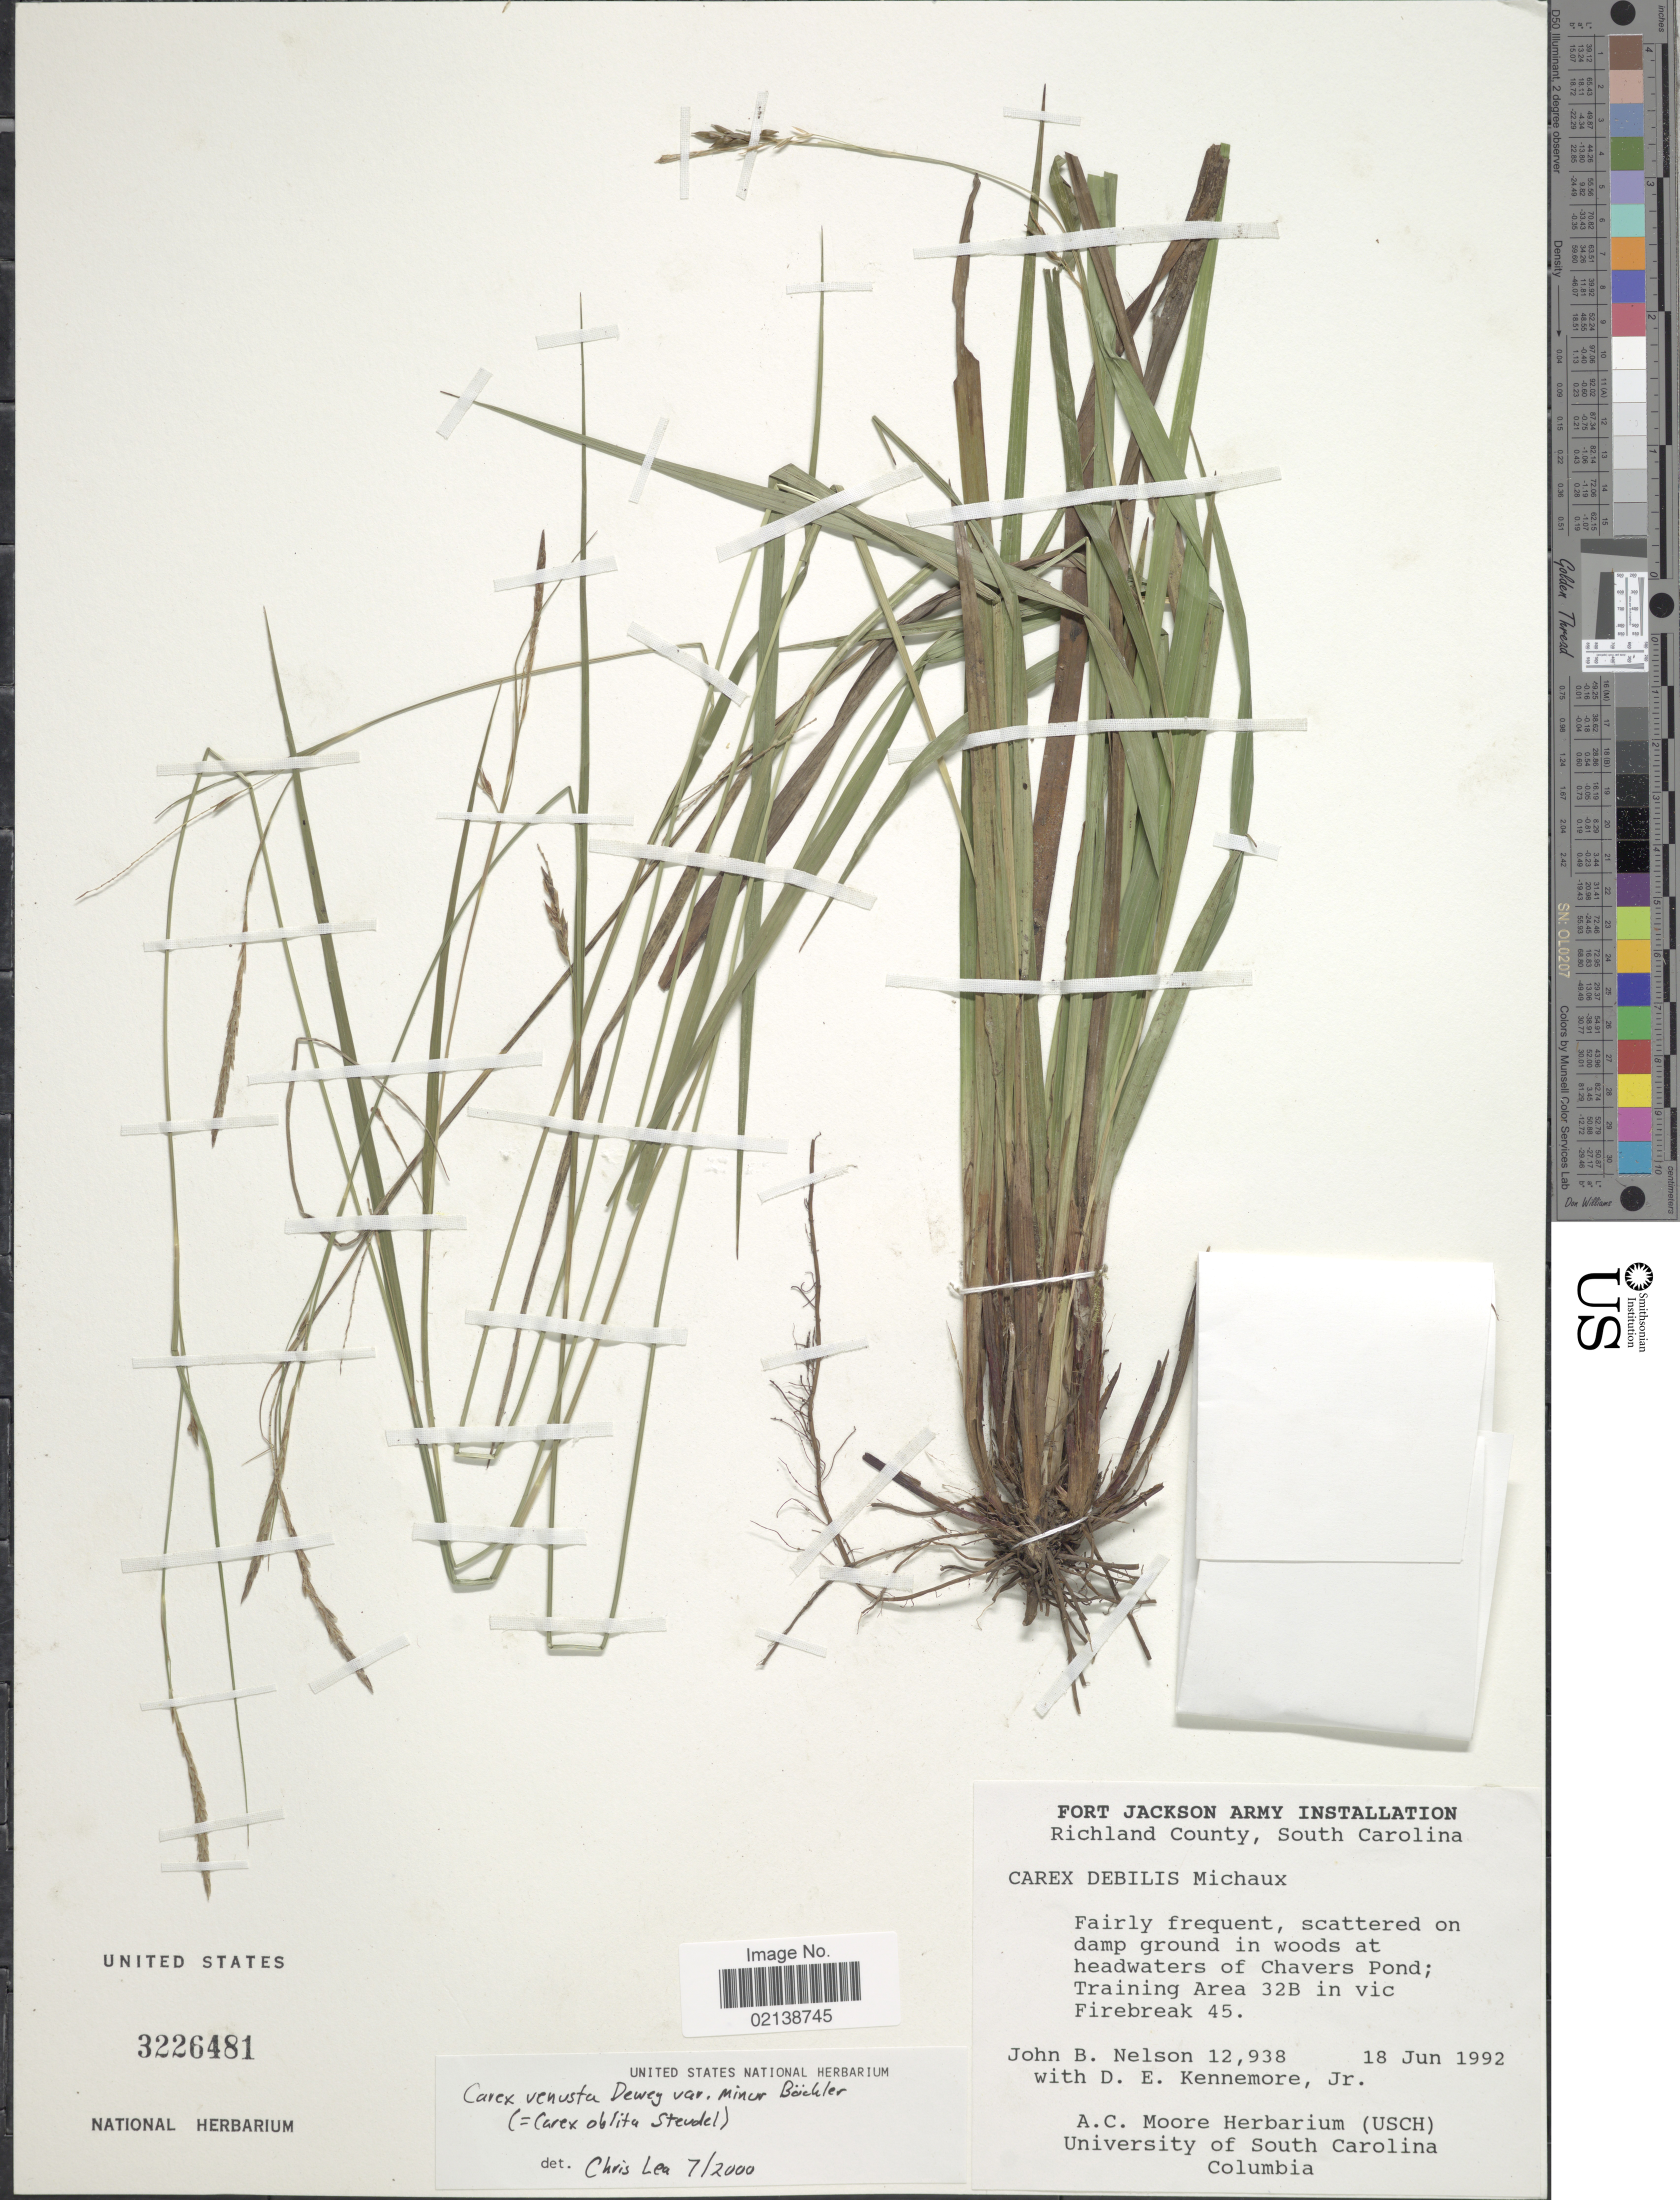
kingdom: Plantae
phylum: Tracheophyta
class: Liliopsida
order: Poales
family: Cyperaceae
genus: Carex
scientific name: Carex venusta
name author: Dewey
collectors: J. B. Nelson & D. Kennemore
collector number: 12938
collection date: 1992-06-18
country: United States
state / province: South Carolina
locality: Richland County, Fairly frequent, scattered on damp ground in woods at headwaters of Chavers Pond; Training Area 32B in vic Firebreak 45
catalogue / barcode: US 3226481